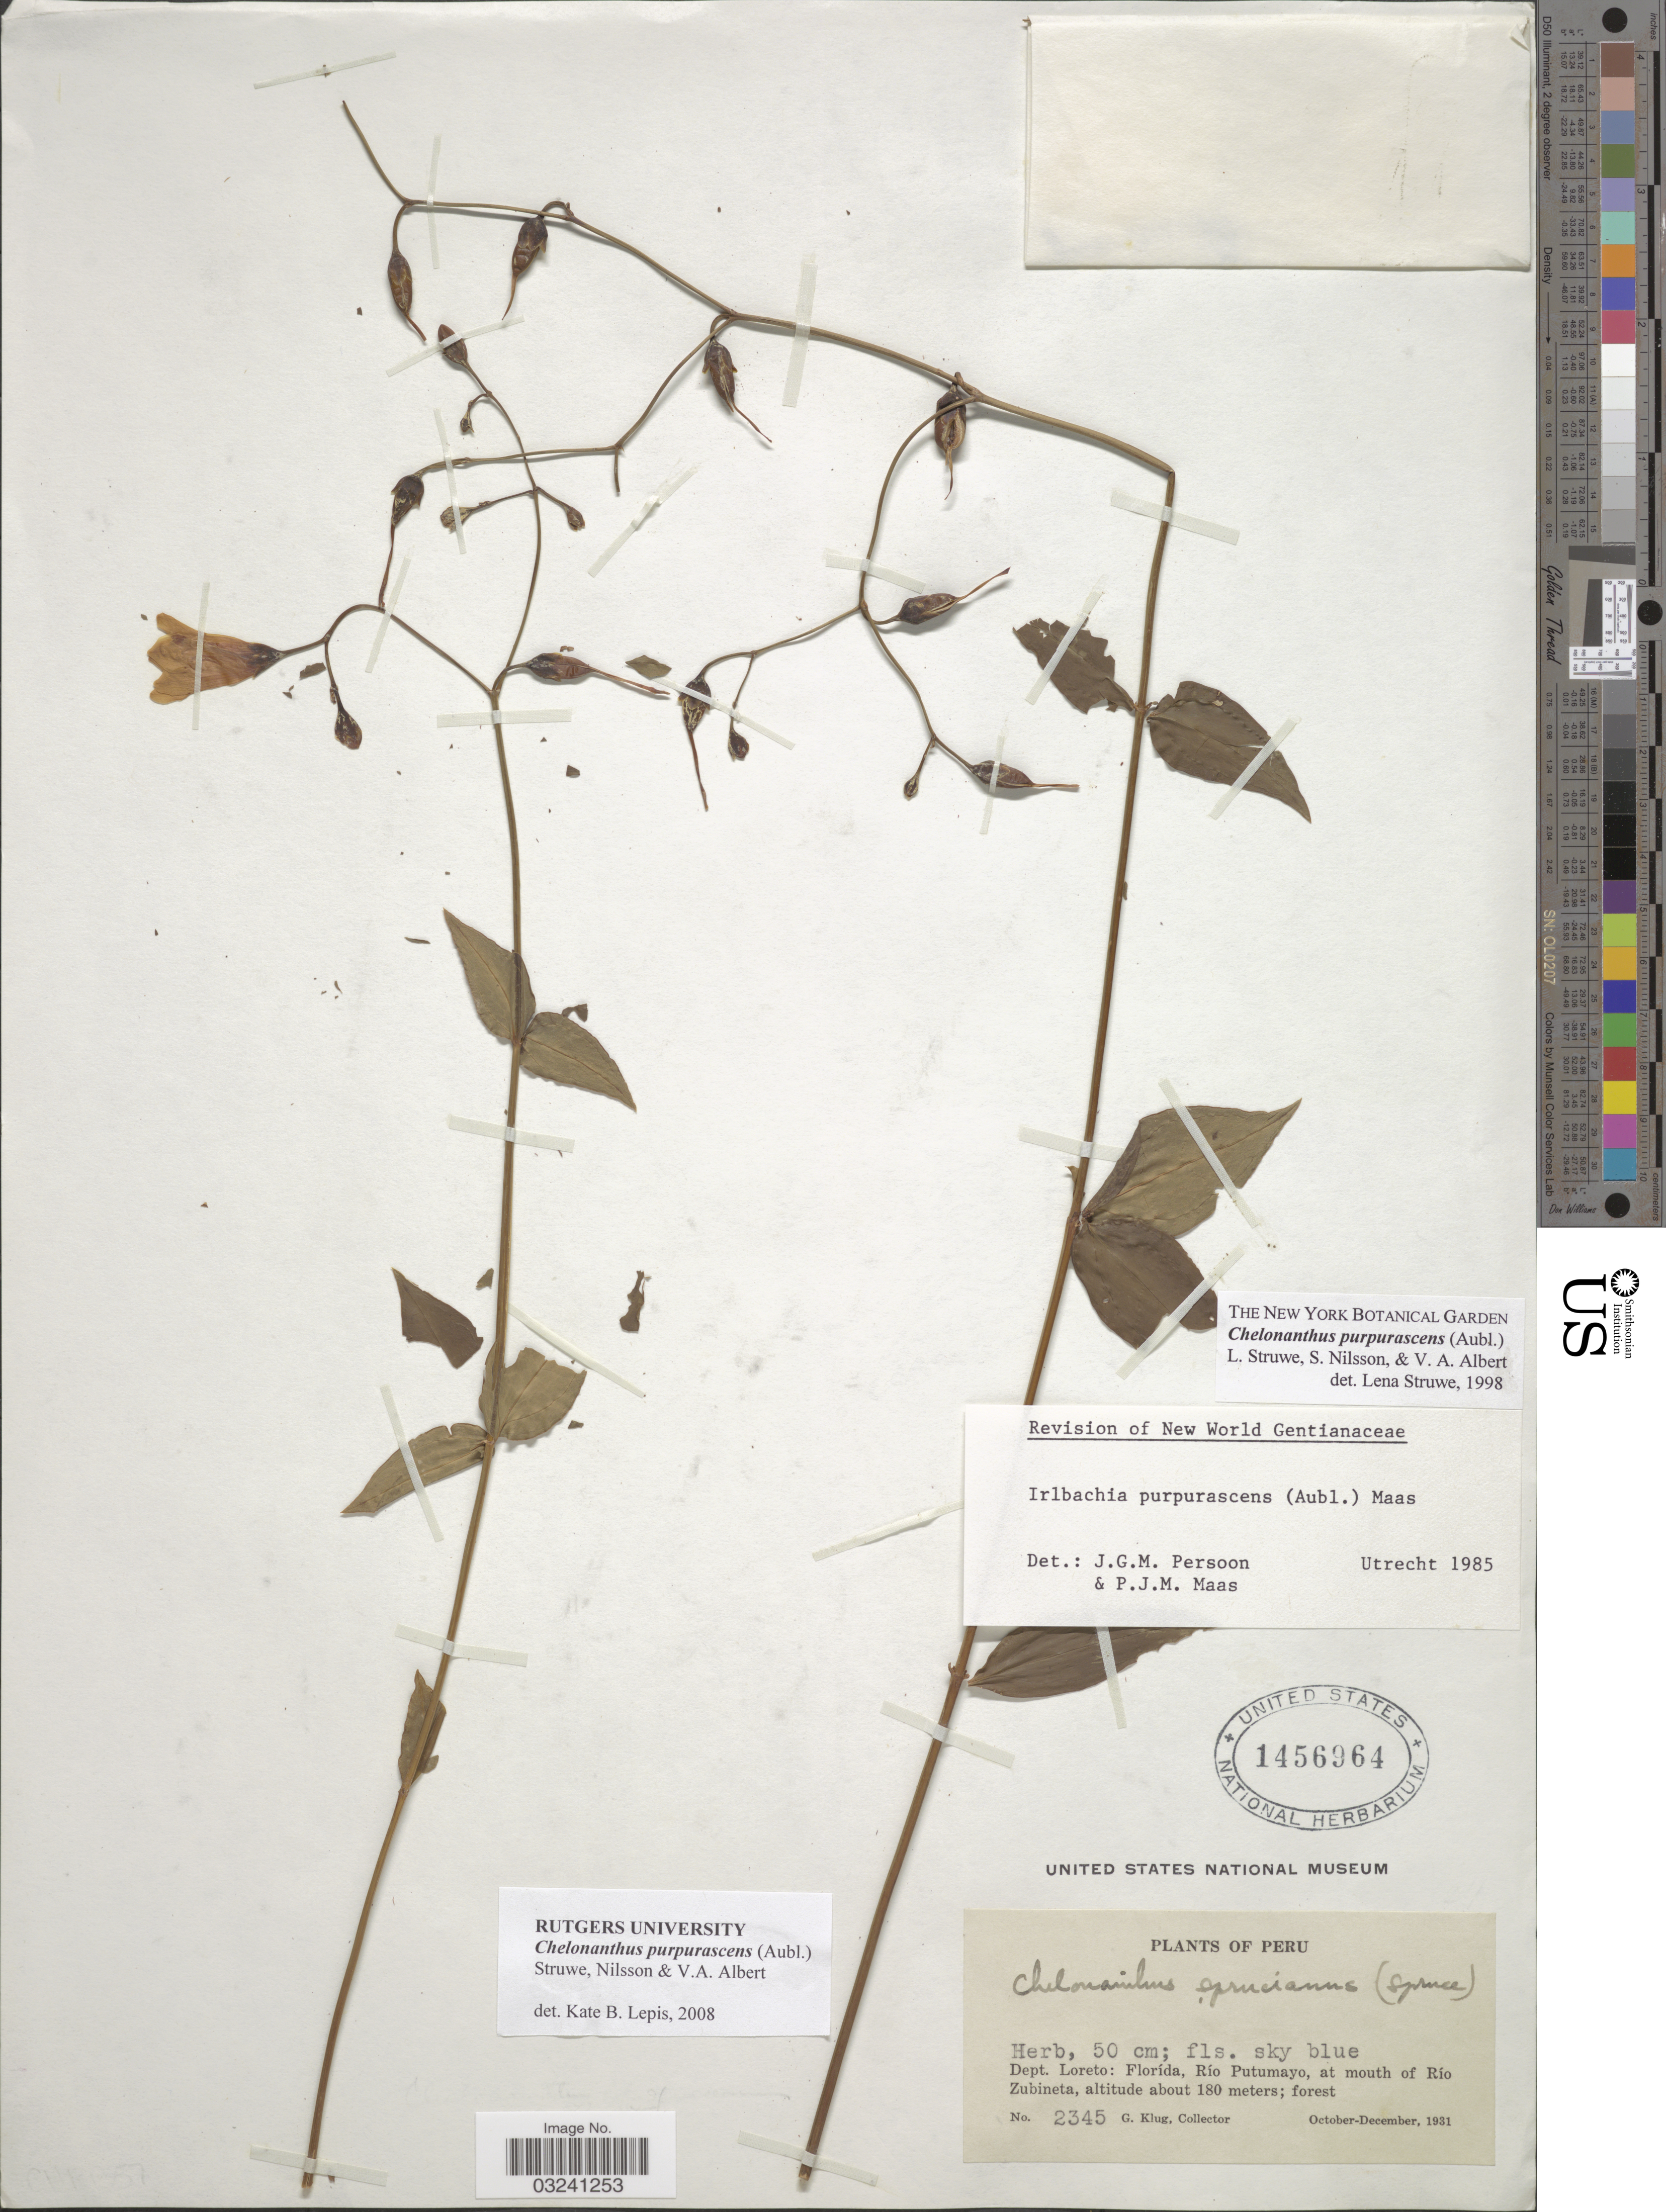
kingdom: Plantae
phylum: Tracheophyta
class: Magnoliopsida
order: Gentianales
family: Gentianaceae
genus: Chelonanthus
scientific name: Chelonanthus purpurascens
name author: (Aubl.) Struwe et al.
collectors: G. Klug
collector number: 2345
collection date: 1931-10/1931-12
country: Peru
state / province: Loreto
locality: Florída, Río Putumayo, at mouth of Río Zubineta.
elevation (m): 180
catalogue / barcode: US 1456964